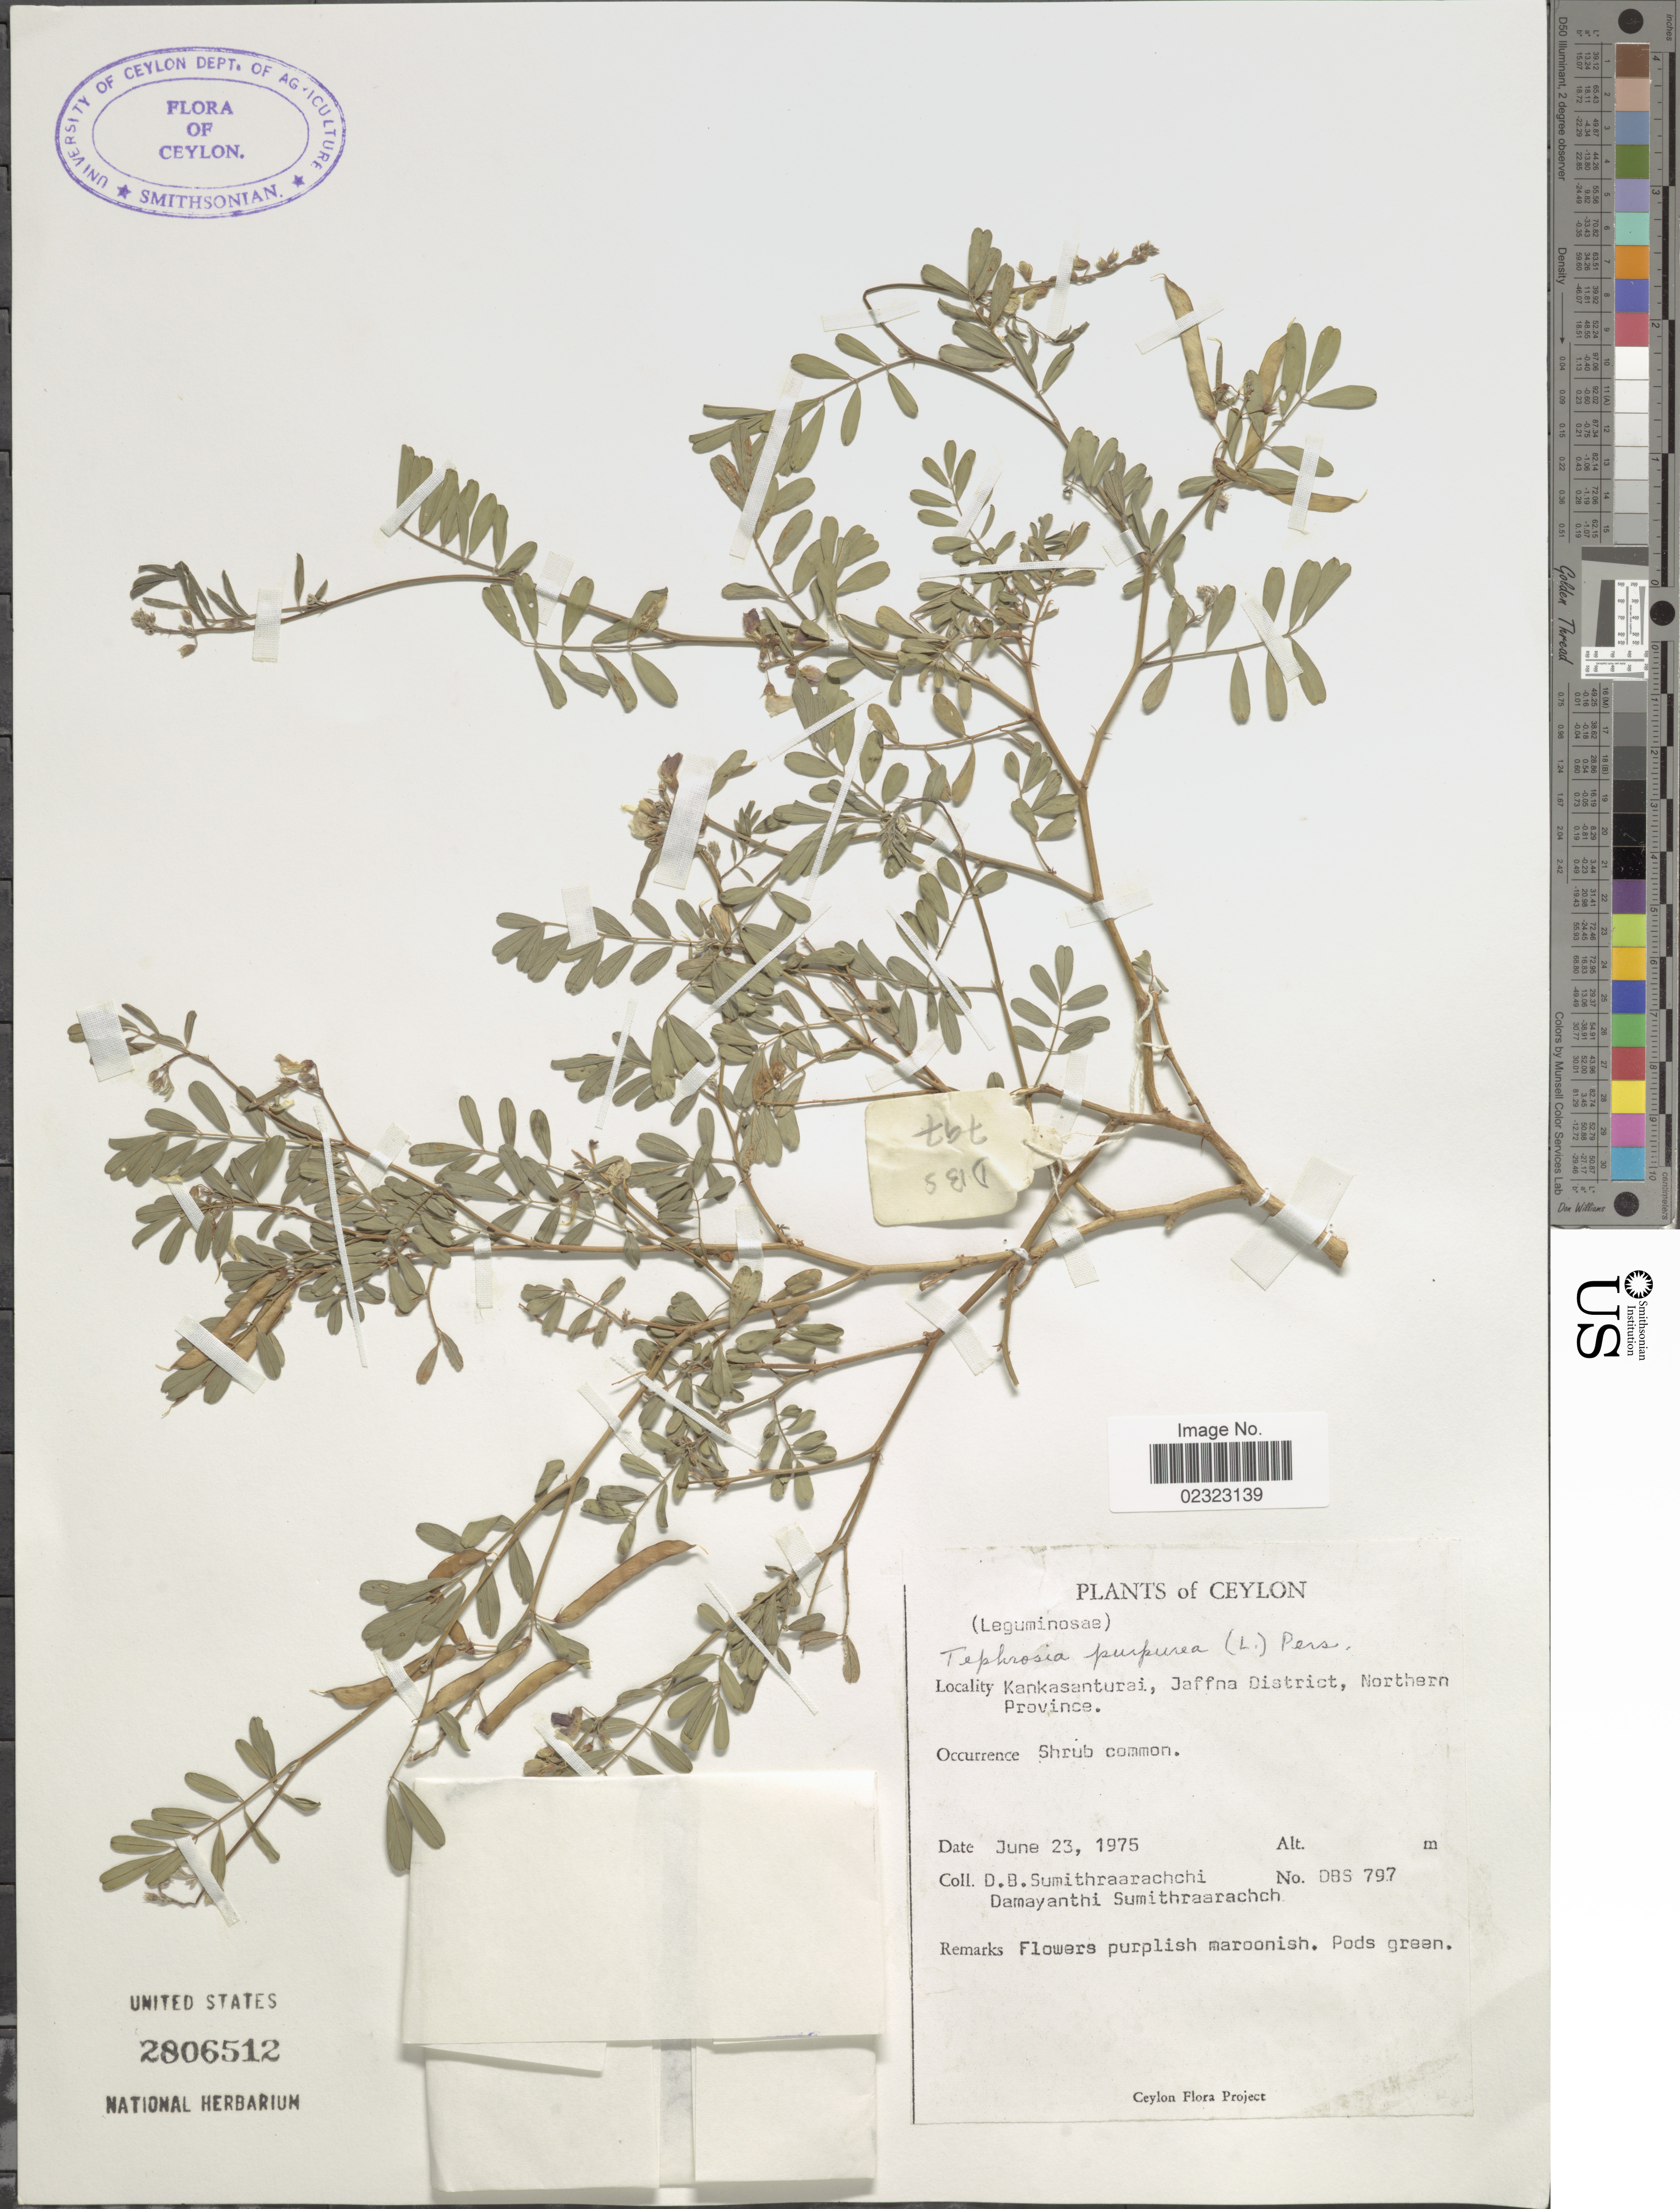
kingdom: Plantae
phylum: Tracheophyta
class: Magnoliopsida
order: Fabales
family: Fabaceae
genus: Tephrosia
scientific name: Tephrosia purpurea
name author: (L.) Pers.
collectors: D. B. Sumithraarachchi & D. Sumithraarachchi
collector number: DBS 797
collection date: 1975-06-23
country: Sri Lanka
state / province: Northern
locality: Ceylon. Kankasanturai, Jaffna District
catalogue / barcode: US 2806512